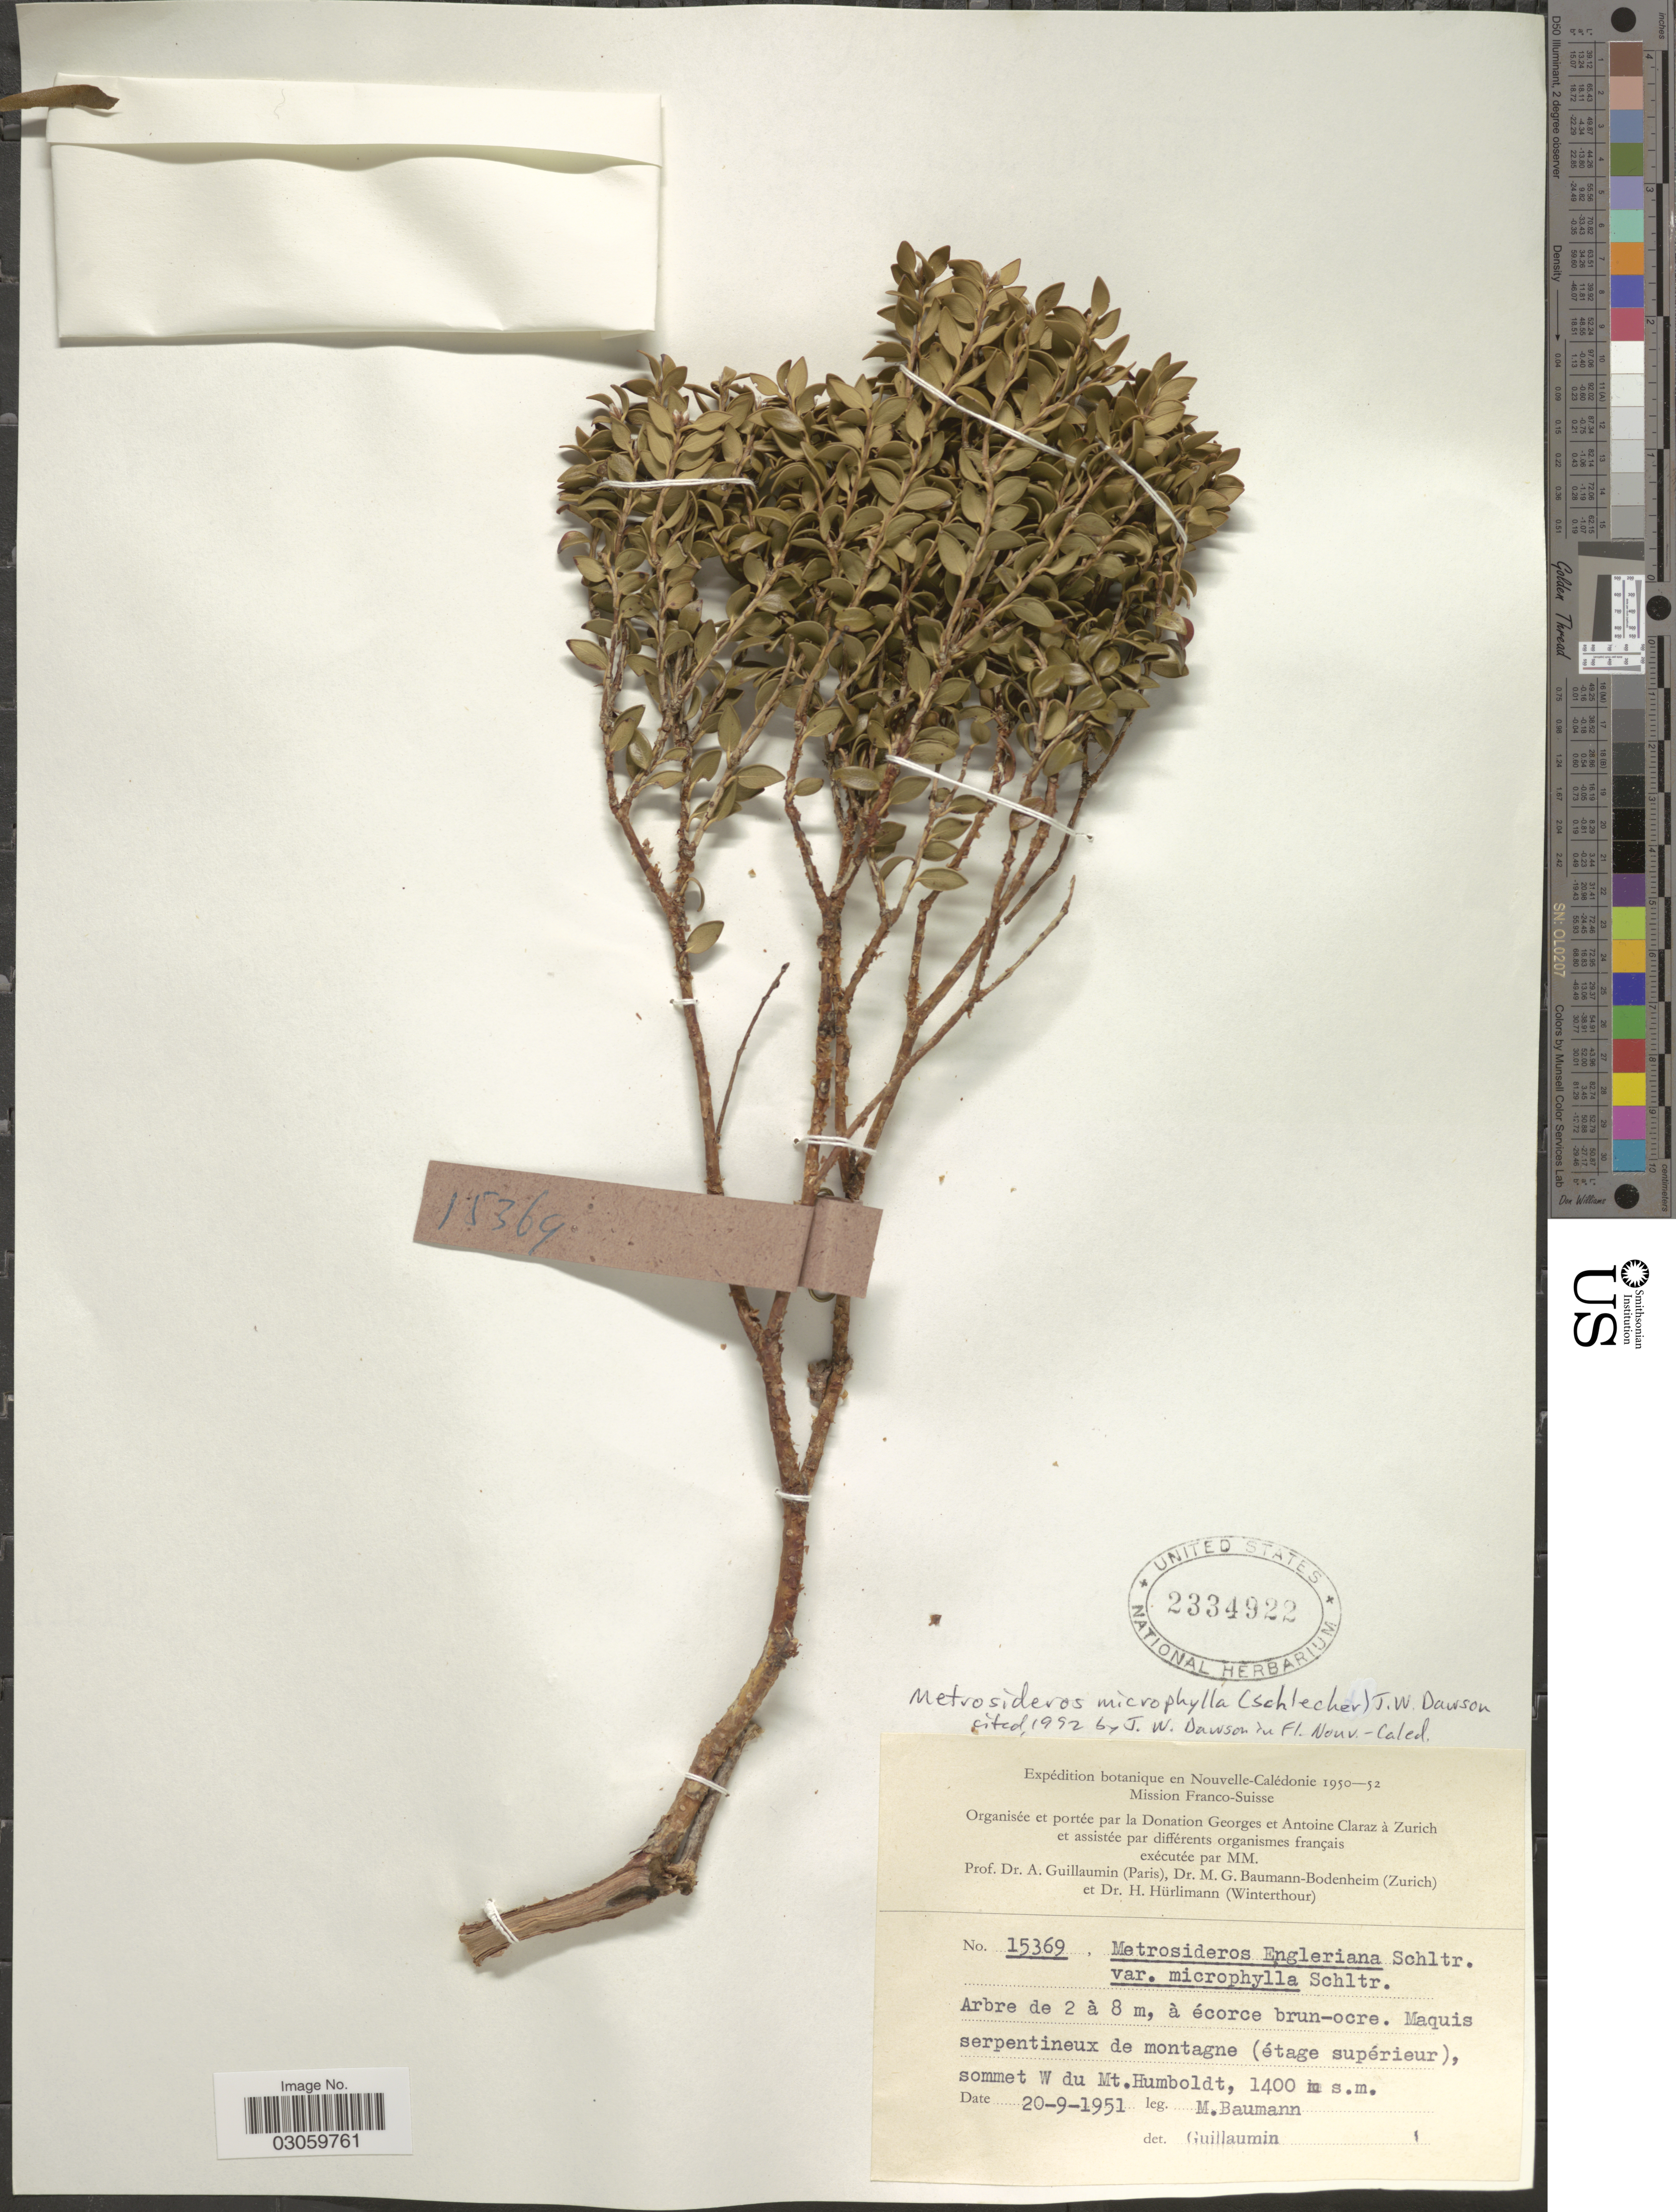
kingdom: Plantae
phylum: Tracheophyta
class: Magnoliopsida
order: Myrtales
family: Myrtaceae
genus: Metrosideros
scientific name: Metrosideros microphylla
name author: (Schltr.) J.W. Dawson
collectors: M. G. Baumann-Bodenheim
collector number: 15369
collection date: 1951-09-20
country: New Caledonia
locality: Sommet W du Mt. Humboldt.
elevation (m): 1400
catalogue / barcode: US 2334922